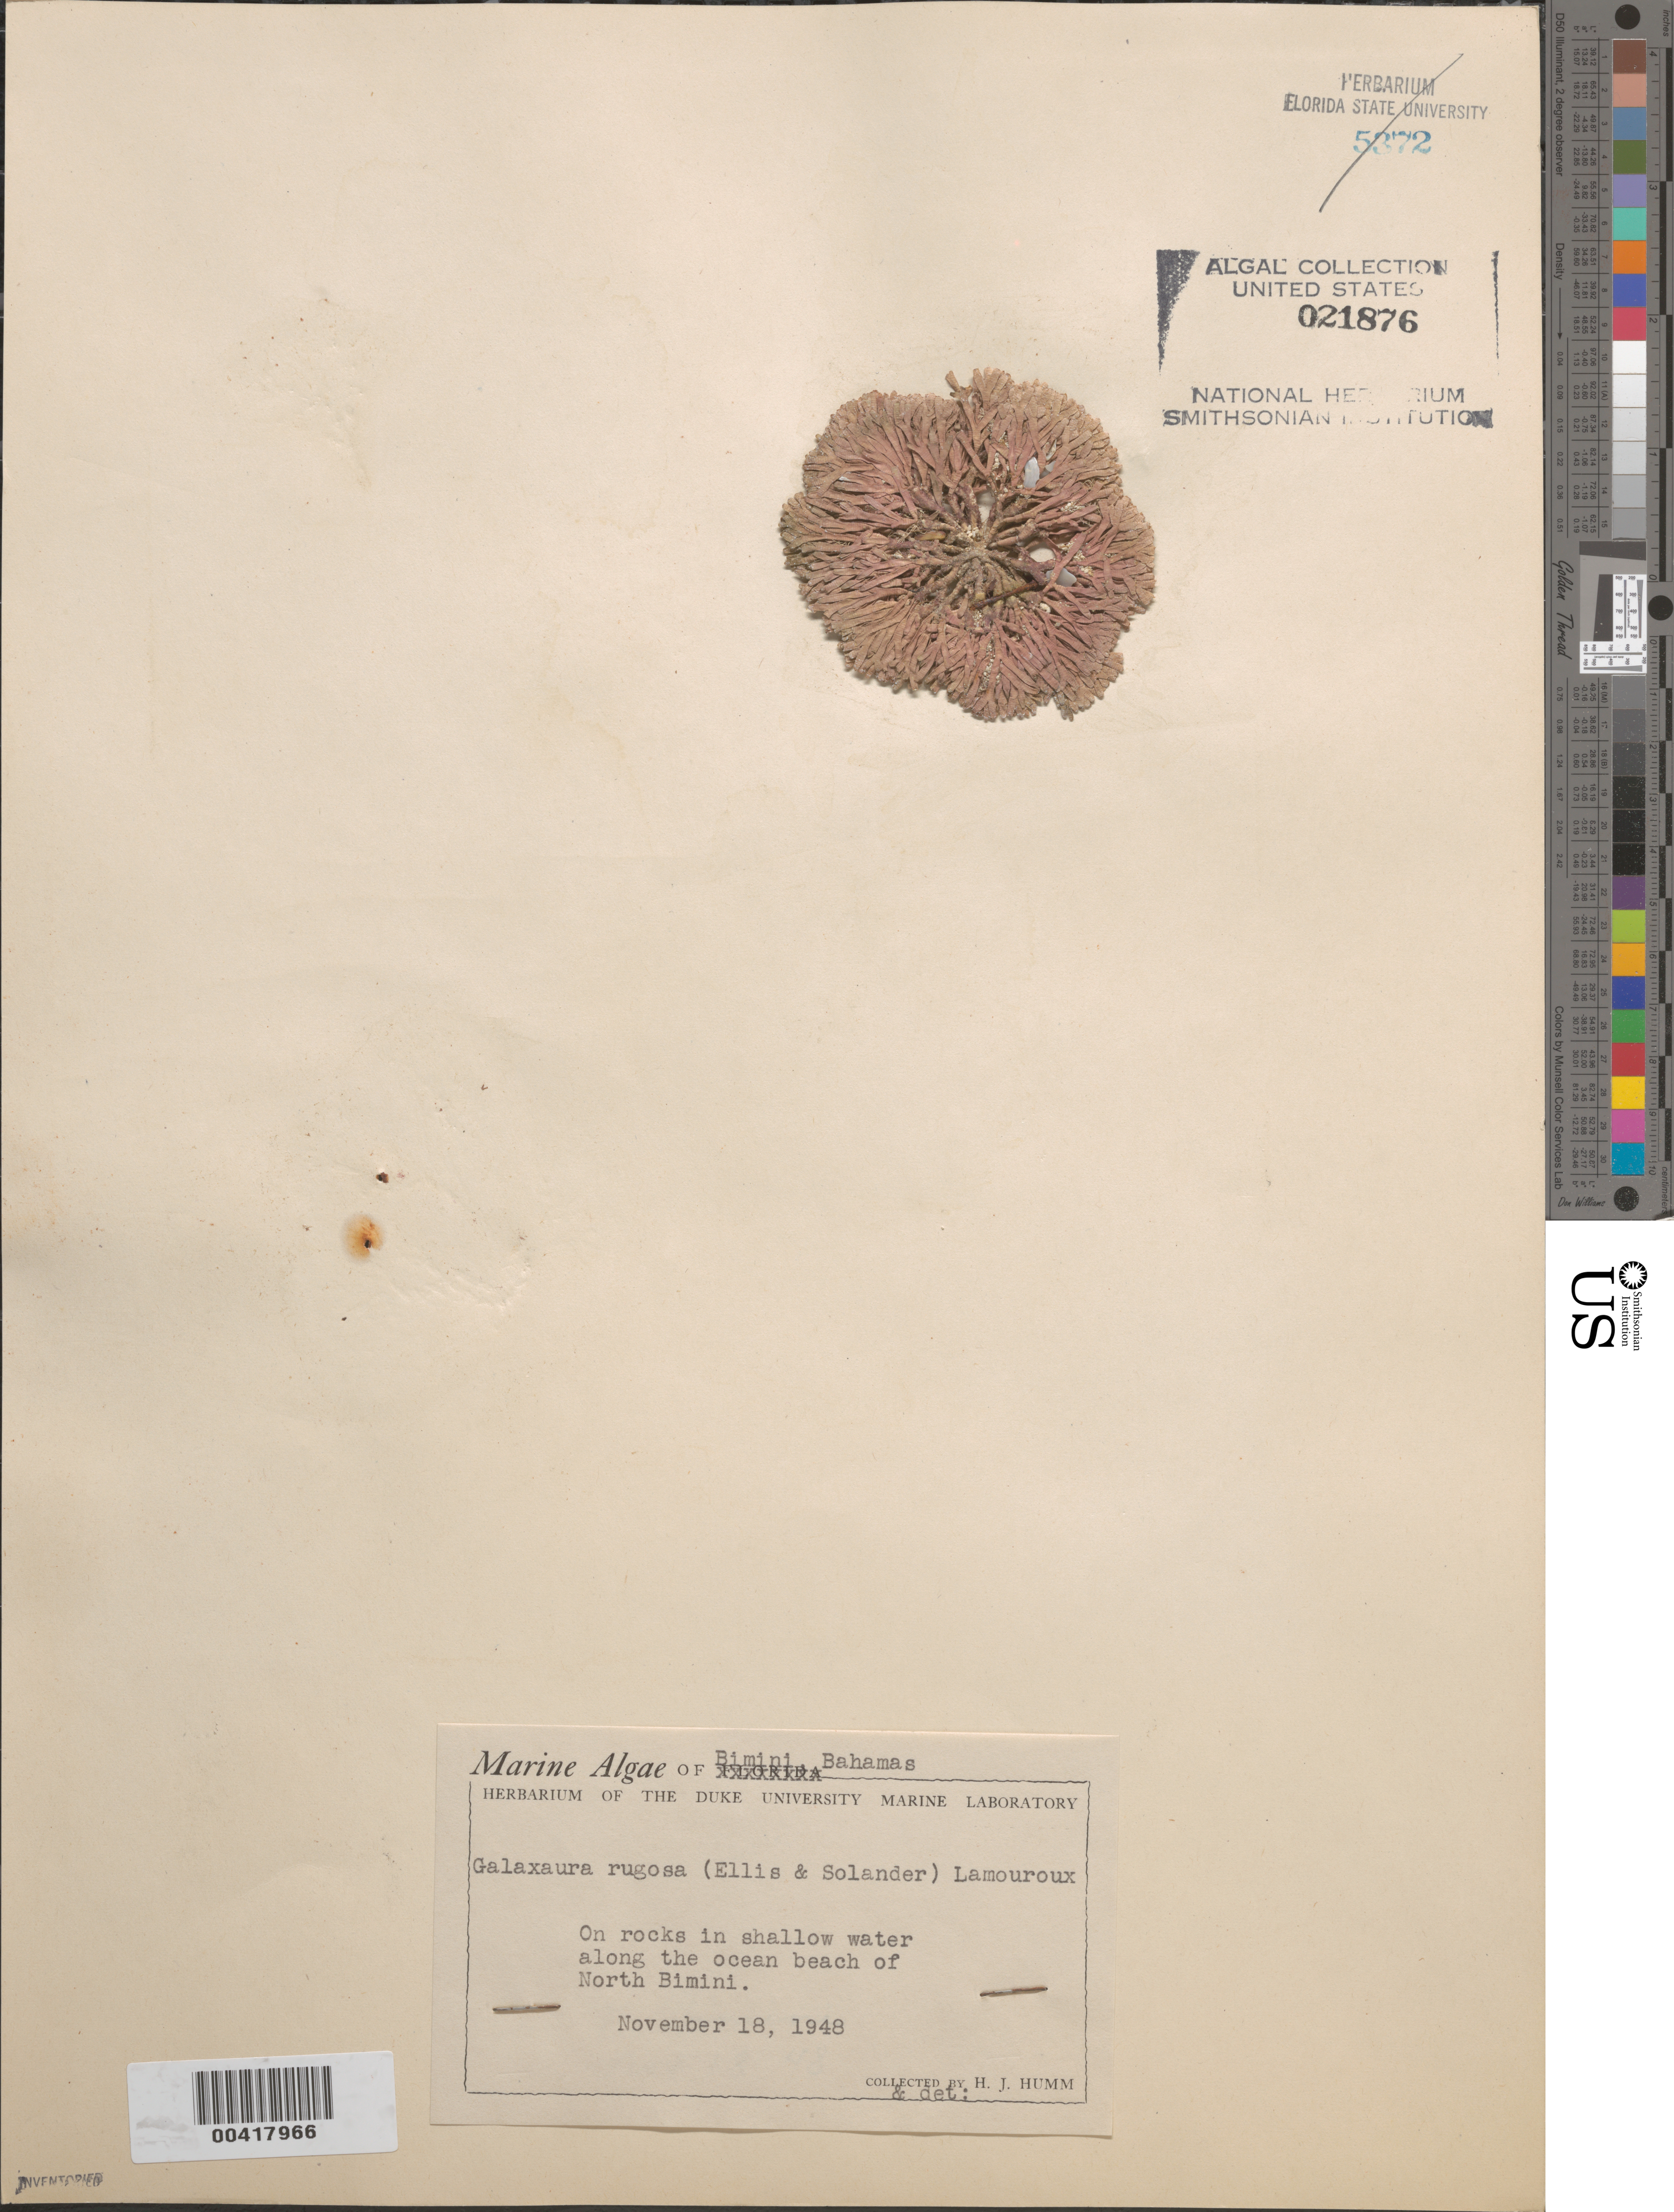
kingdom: Plantae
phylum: Rhodophyta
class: Florideophyceae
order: Nemaliales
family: Galaxauraceae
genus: Galaxaura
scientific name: Galaxaura rugosa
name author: (Ellis & Sol.) J.V.Lamouroux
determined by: Humm, Harold J.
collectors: H. J. Humm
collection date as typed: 18 Nov 1948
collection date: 1948-11-18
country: Bahamas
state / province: Biminis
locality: North bimini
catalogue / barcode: US 21876